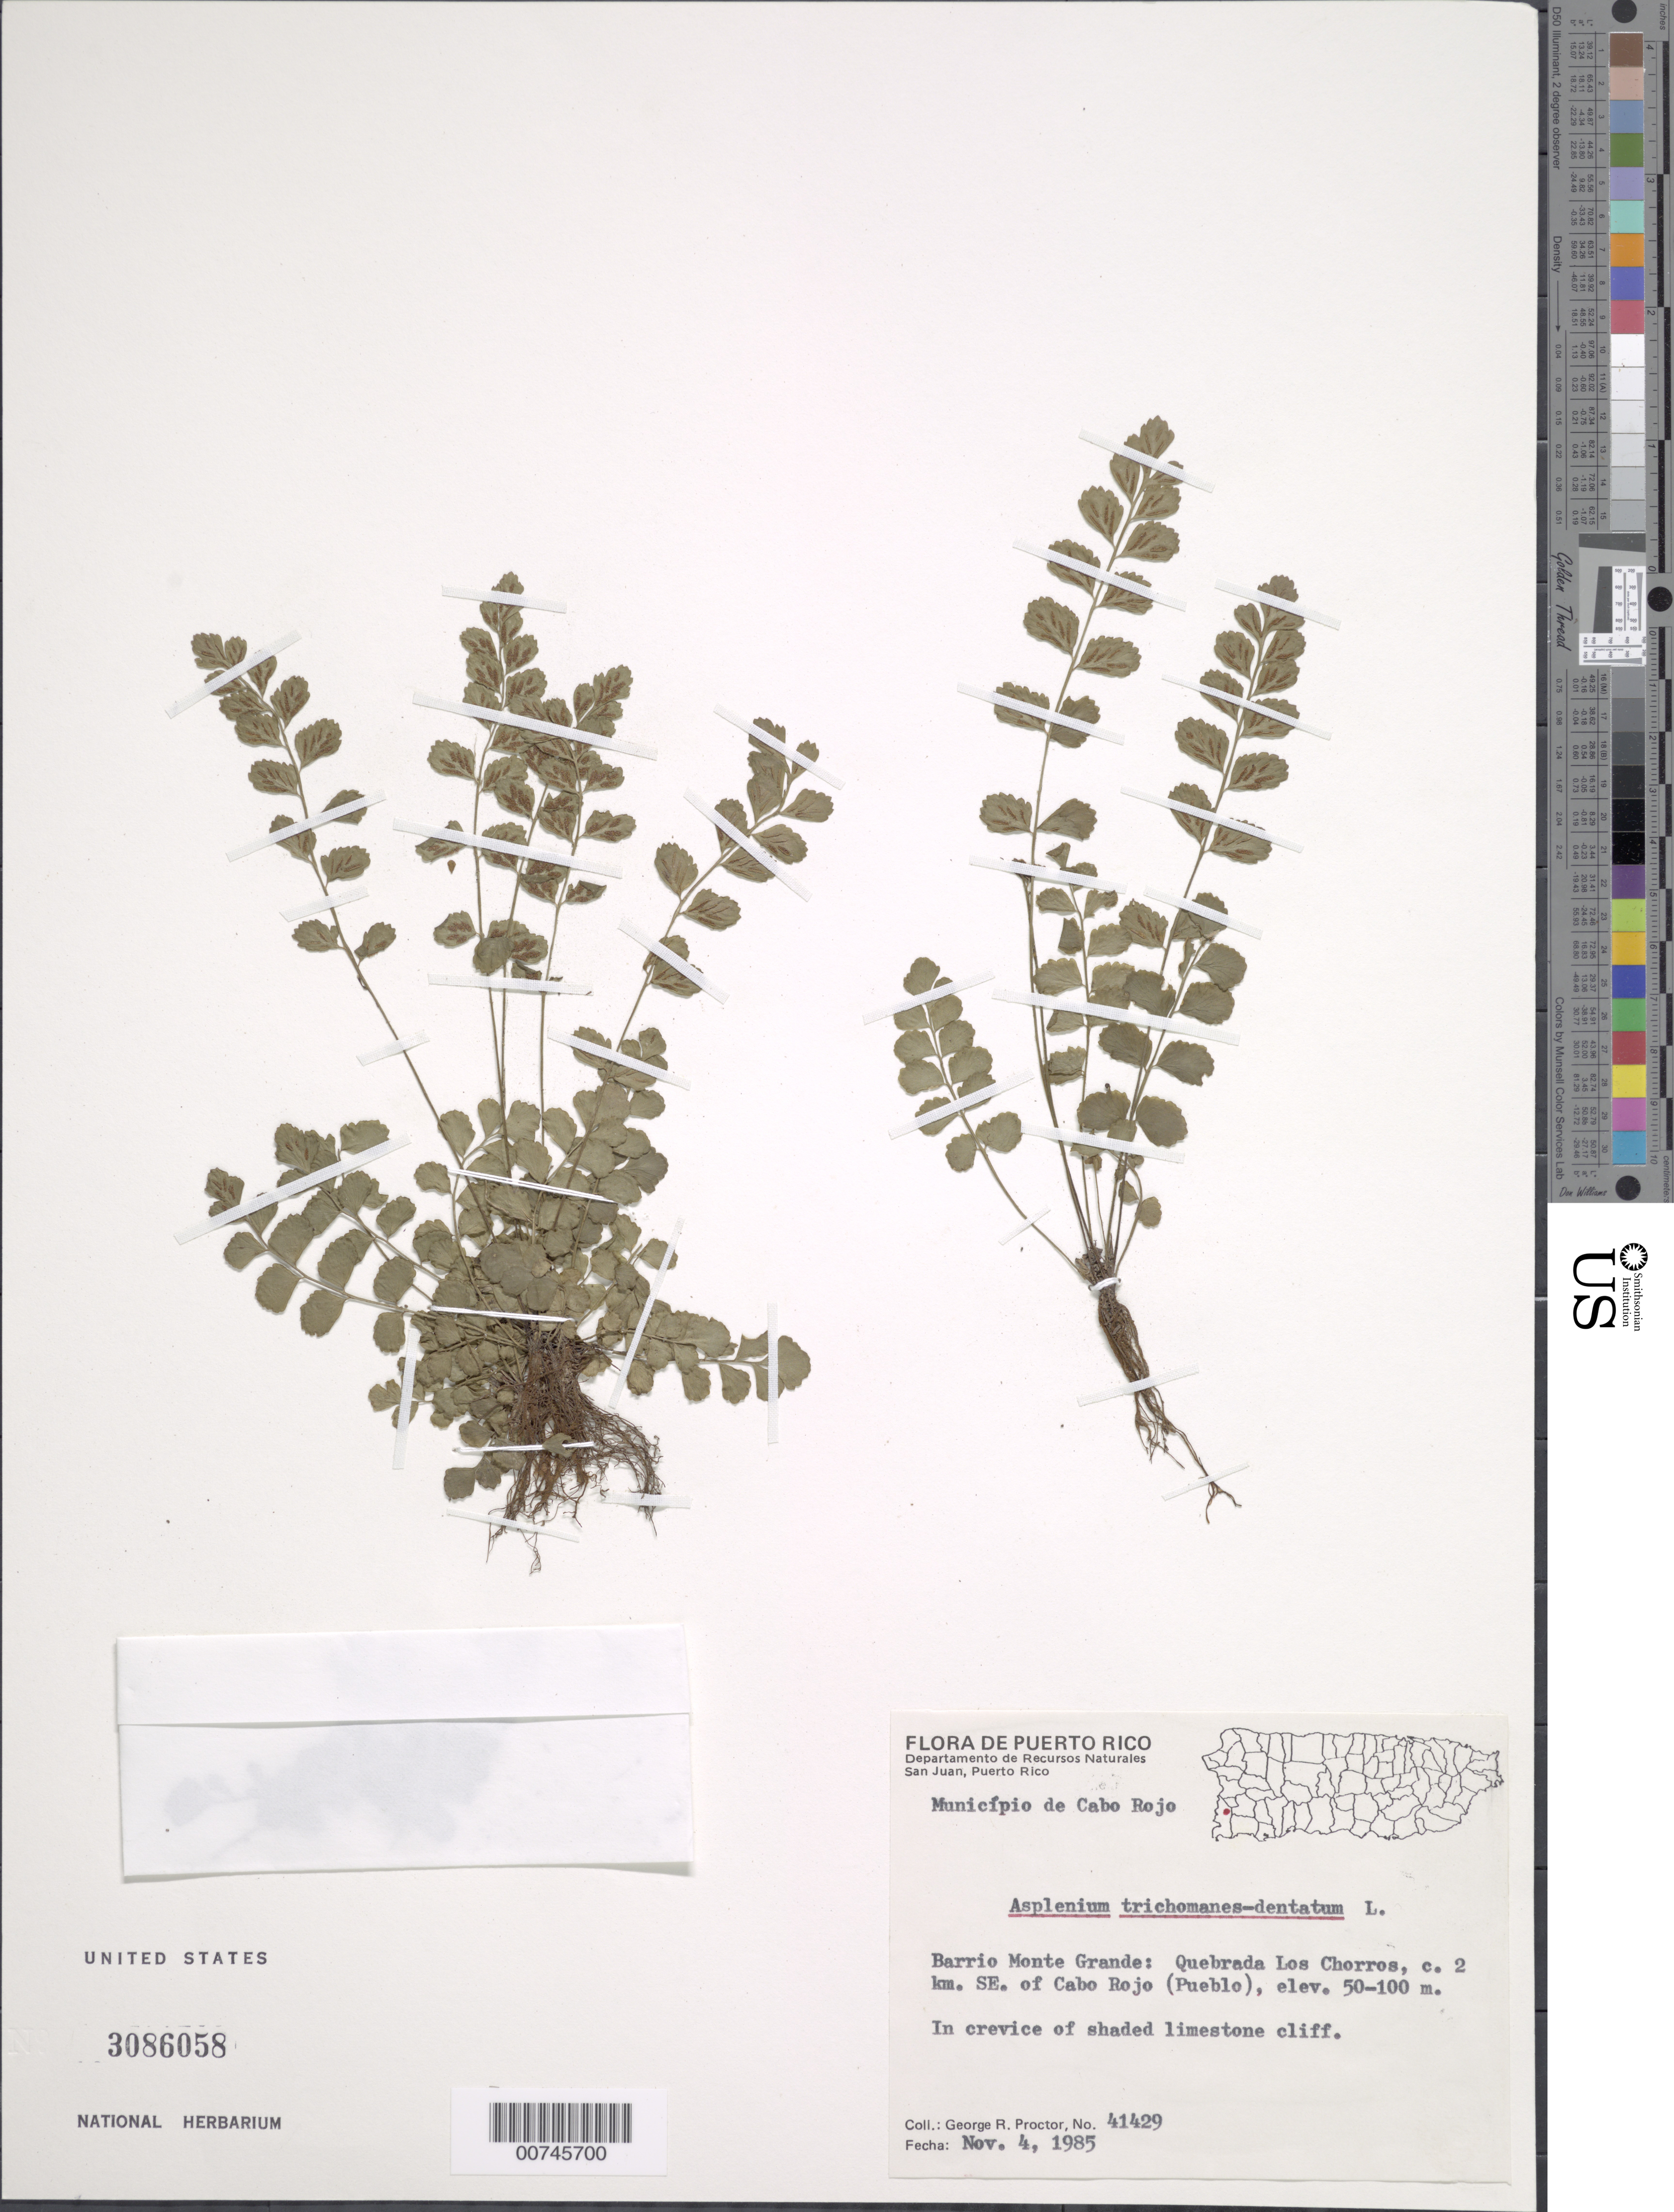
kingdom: Plantae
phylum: Tracheophyta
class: Polypodiopsida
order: Polypodiales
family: Aspleniaceae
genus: Asplenium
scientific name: Asplenium trichomanes-dentatum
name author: L.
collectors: G. R. Proctor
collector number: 41429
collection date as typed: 04 Nov 1985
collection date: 1985-11-04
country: Puerto Rico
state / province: Cabo Rojo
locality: Barrio Monte Grande: Quebrada Los Chorros, c. 2 km SE of Cabo Rojo (Pueblo), Muncicipio de Cabo Rojo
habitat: In crevice of shaded limestone cliff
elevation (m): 50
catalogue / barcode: US 3086058